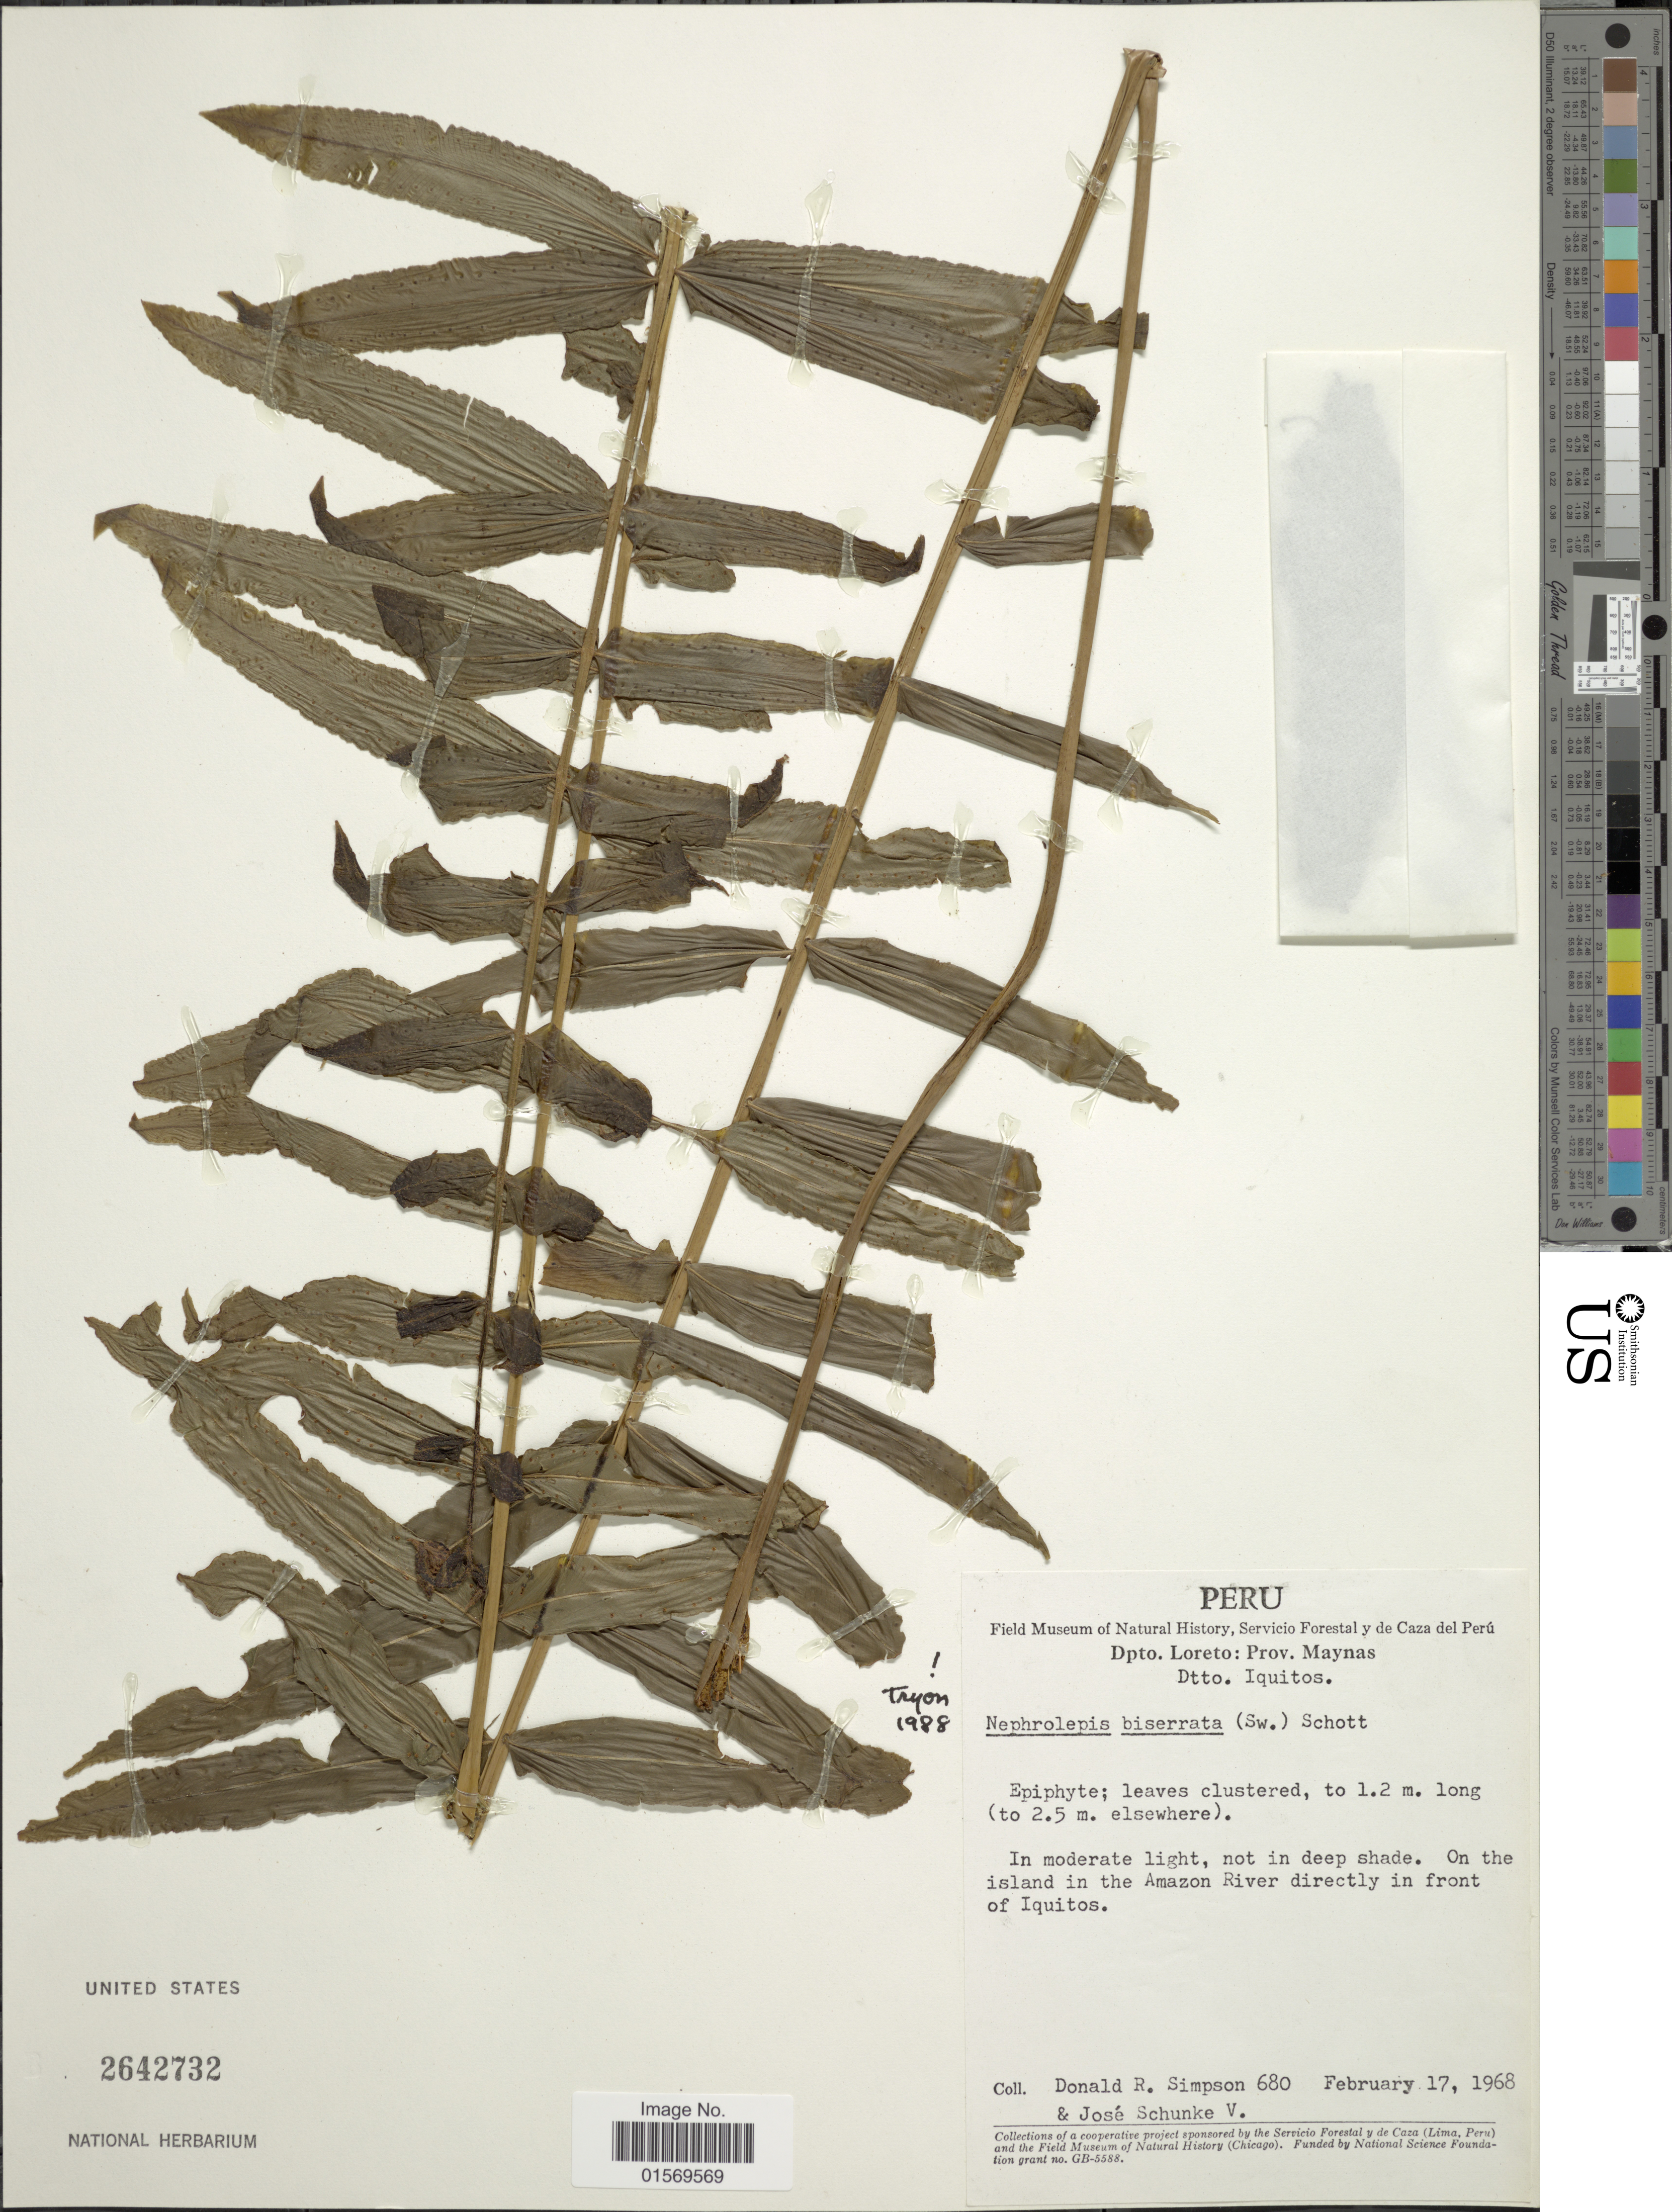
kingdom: Plantae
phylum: Tracheophyta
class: Polypodiopsida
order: Polypodiales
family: Nephrolepidaceae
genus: Nephrolepis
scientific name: Nephrolepis biserrata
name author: (Sw.) Schott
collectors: D. R. Simpson & J. Schunke Vigo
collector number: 680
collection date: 1968-02-17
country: Peru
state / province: Loreto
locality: Prov. Maynas, Dtto. Iquitos, on the island in the Amazon River direclty in front of Iquitos.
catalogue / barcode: US 2642732